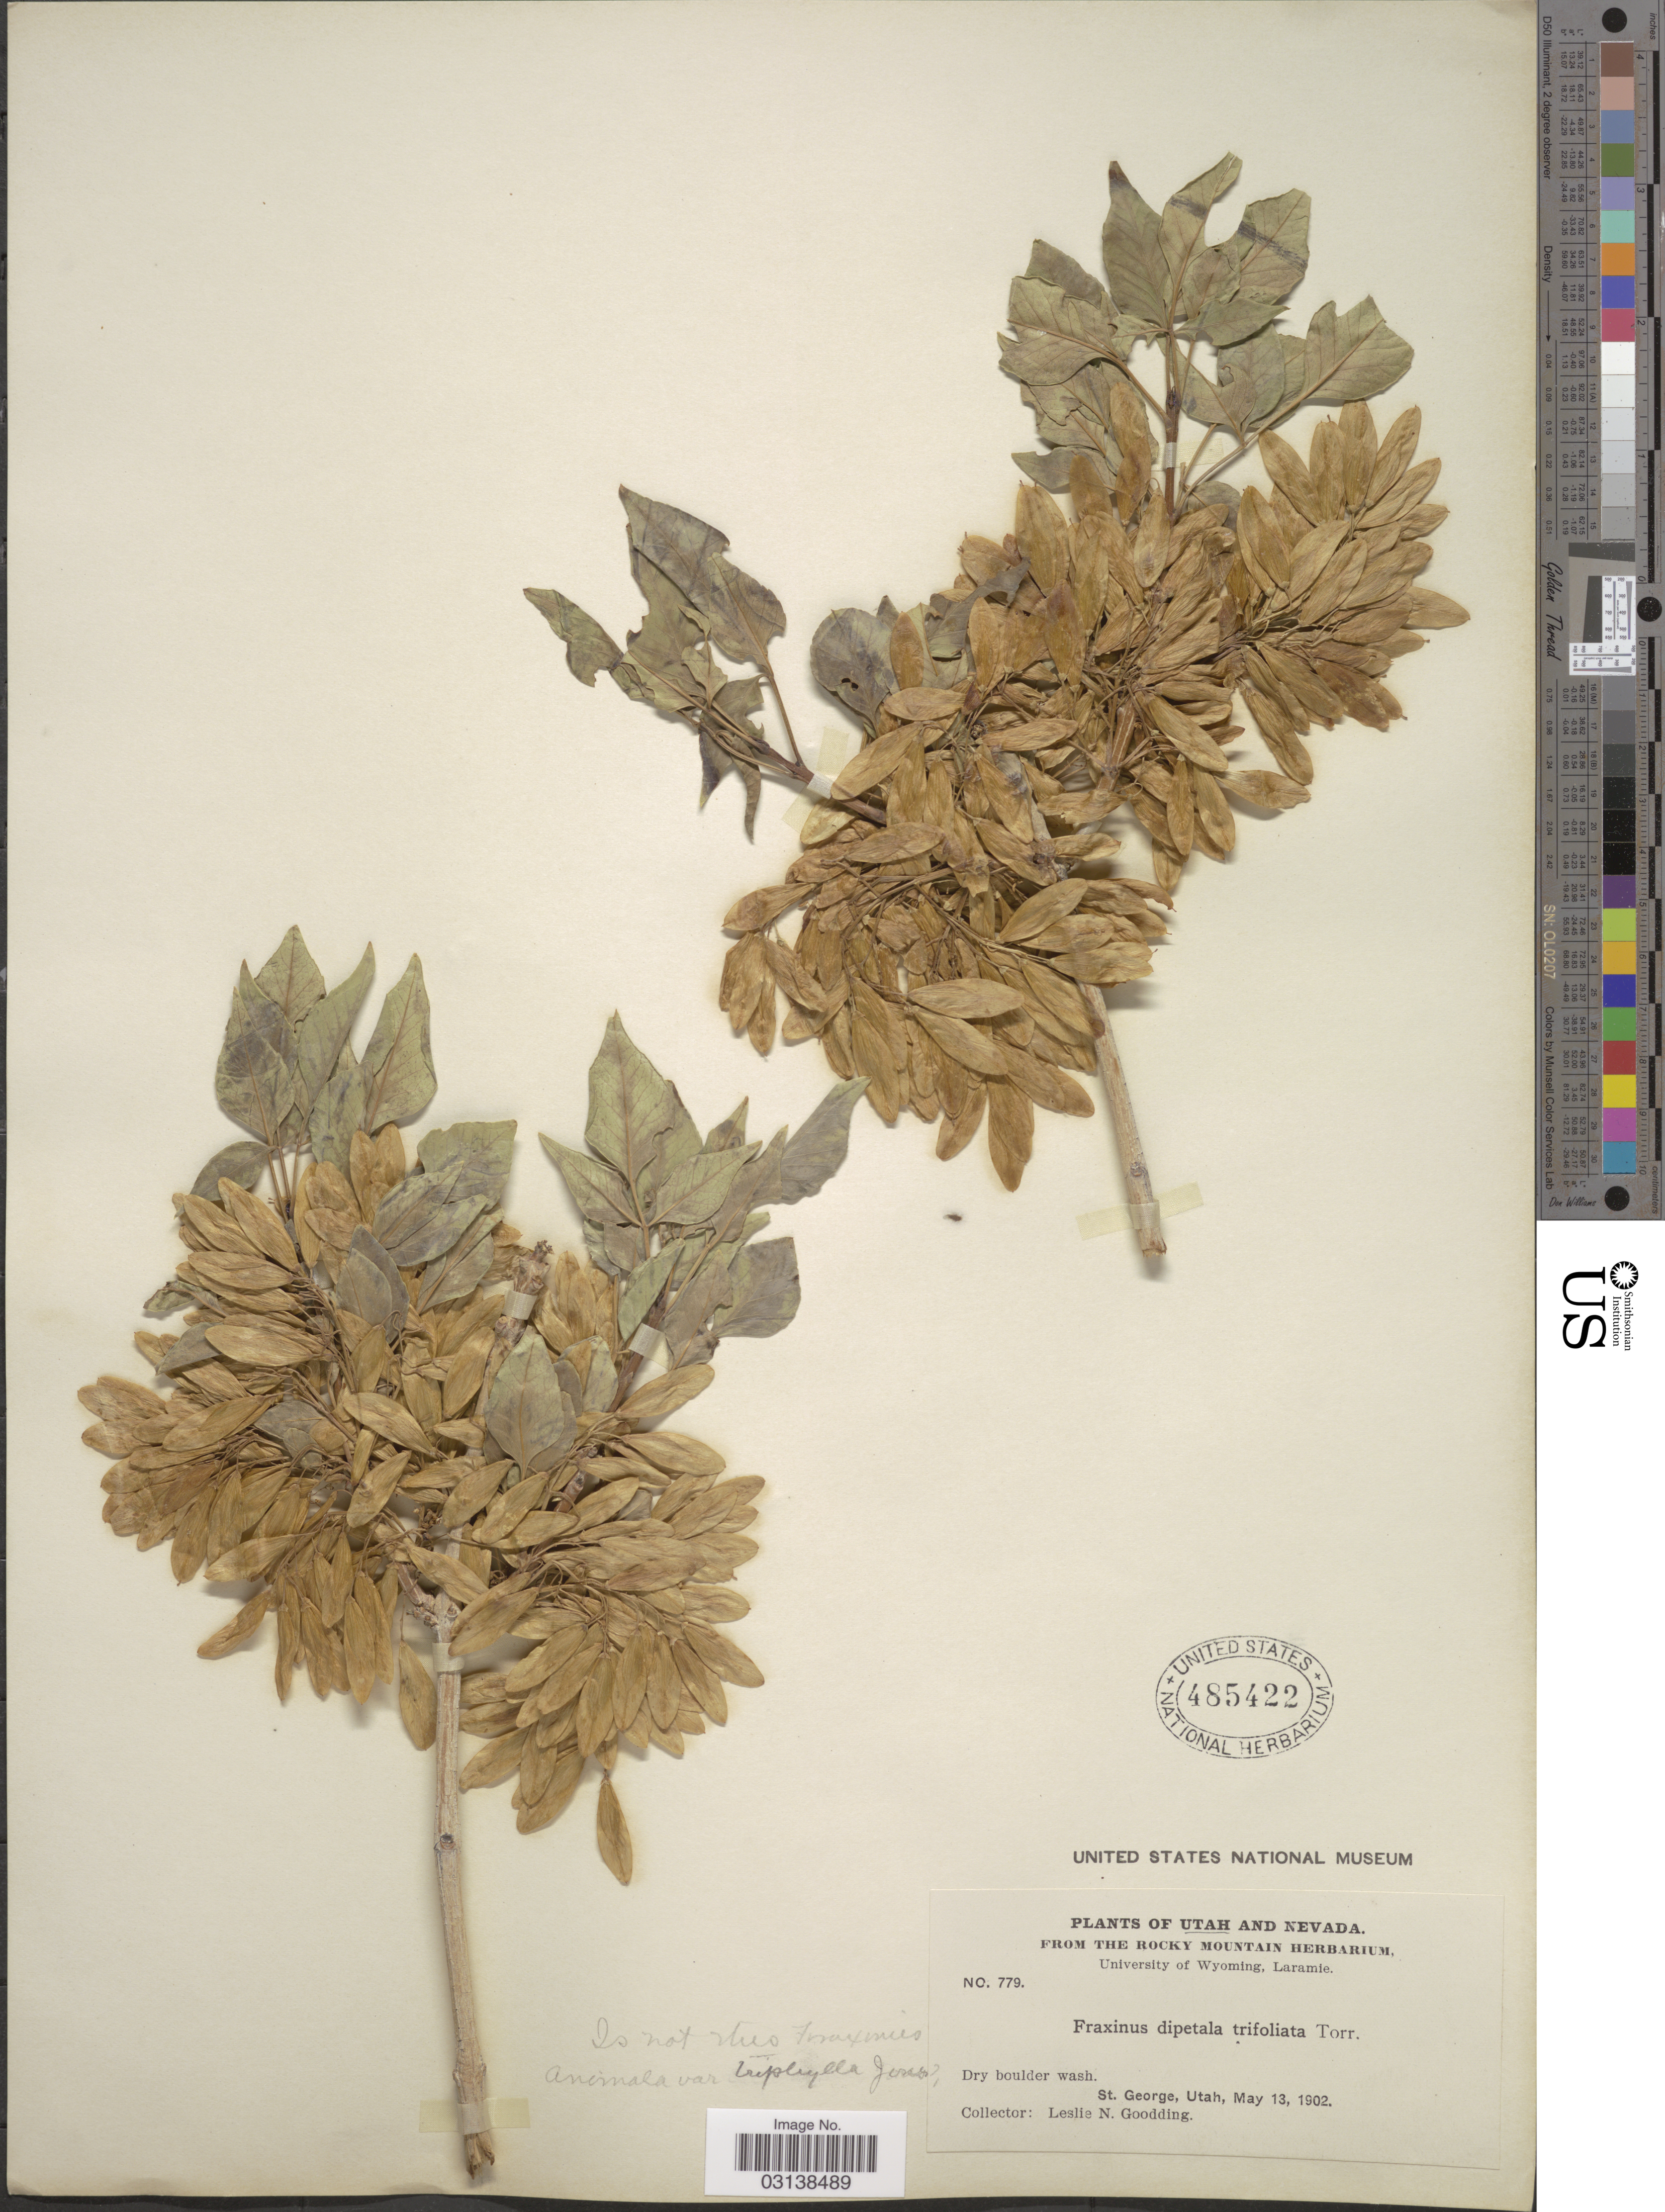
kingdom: Plantae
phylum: Tracheophyta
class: Magnoliopsida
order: Lamiales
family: Oleaceae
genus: Fraxinus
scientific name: Fraxinus anomala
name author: Torr. ex S. Watson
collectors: L. N. Goodding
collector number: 779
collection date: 1902-05-13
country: United States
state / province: Utah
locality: Dry boulder wash. St. George.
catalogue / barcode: US 485422